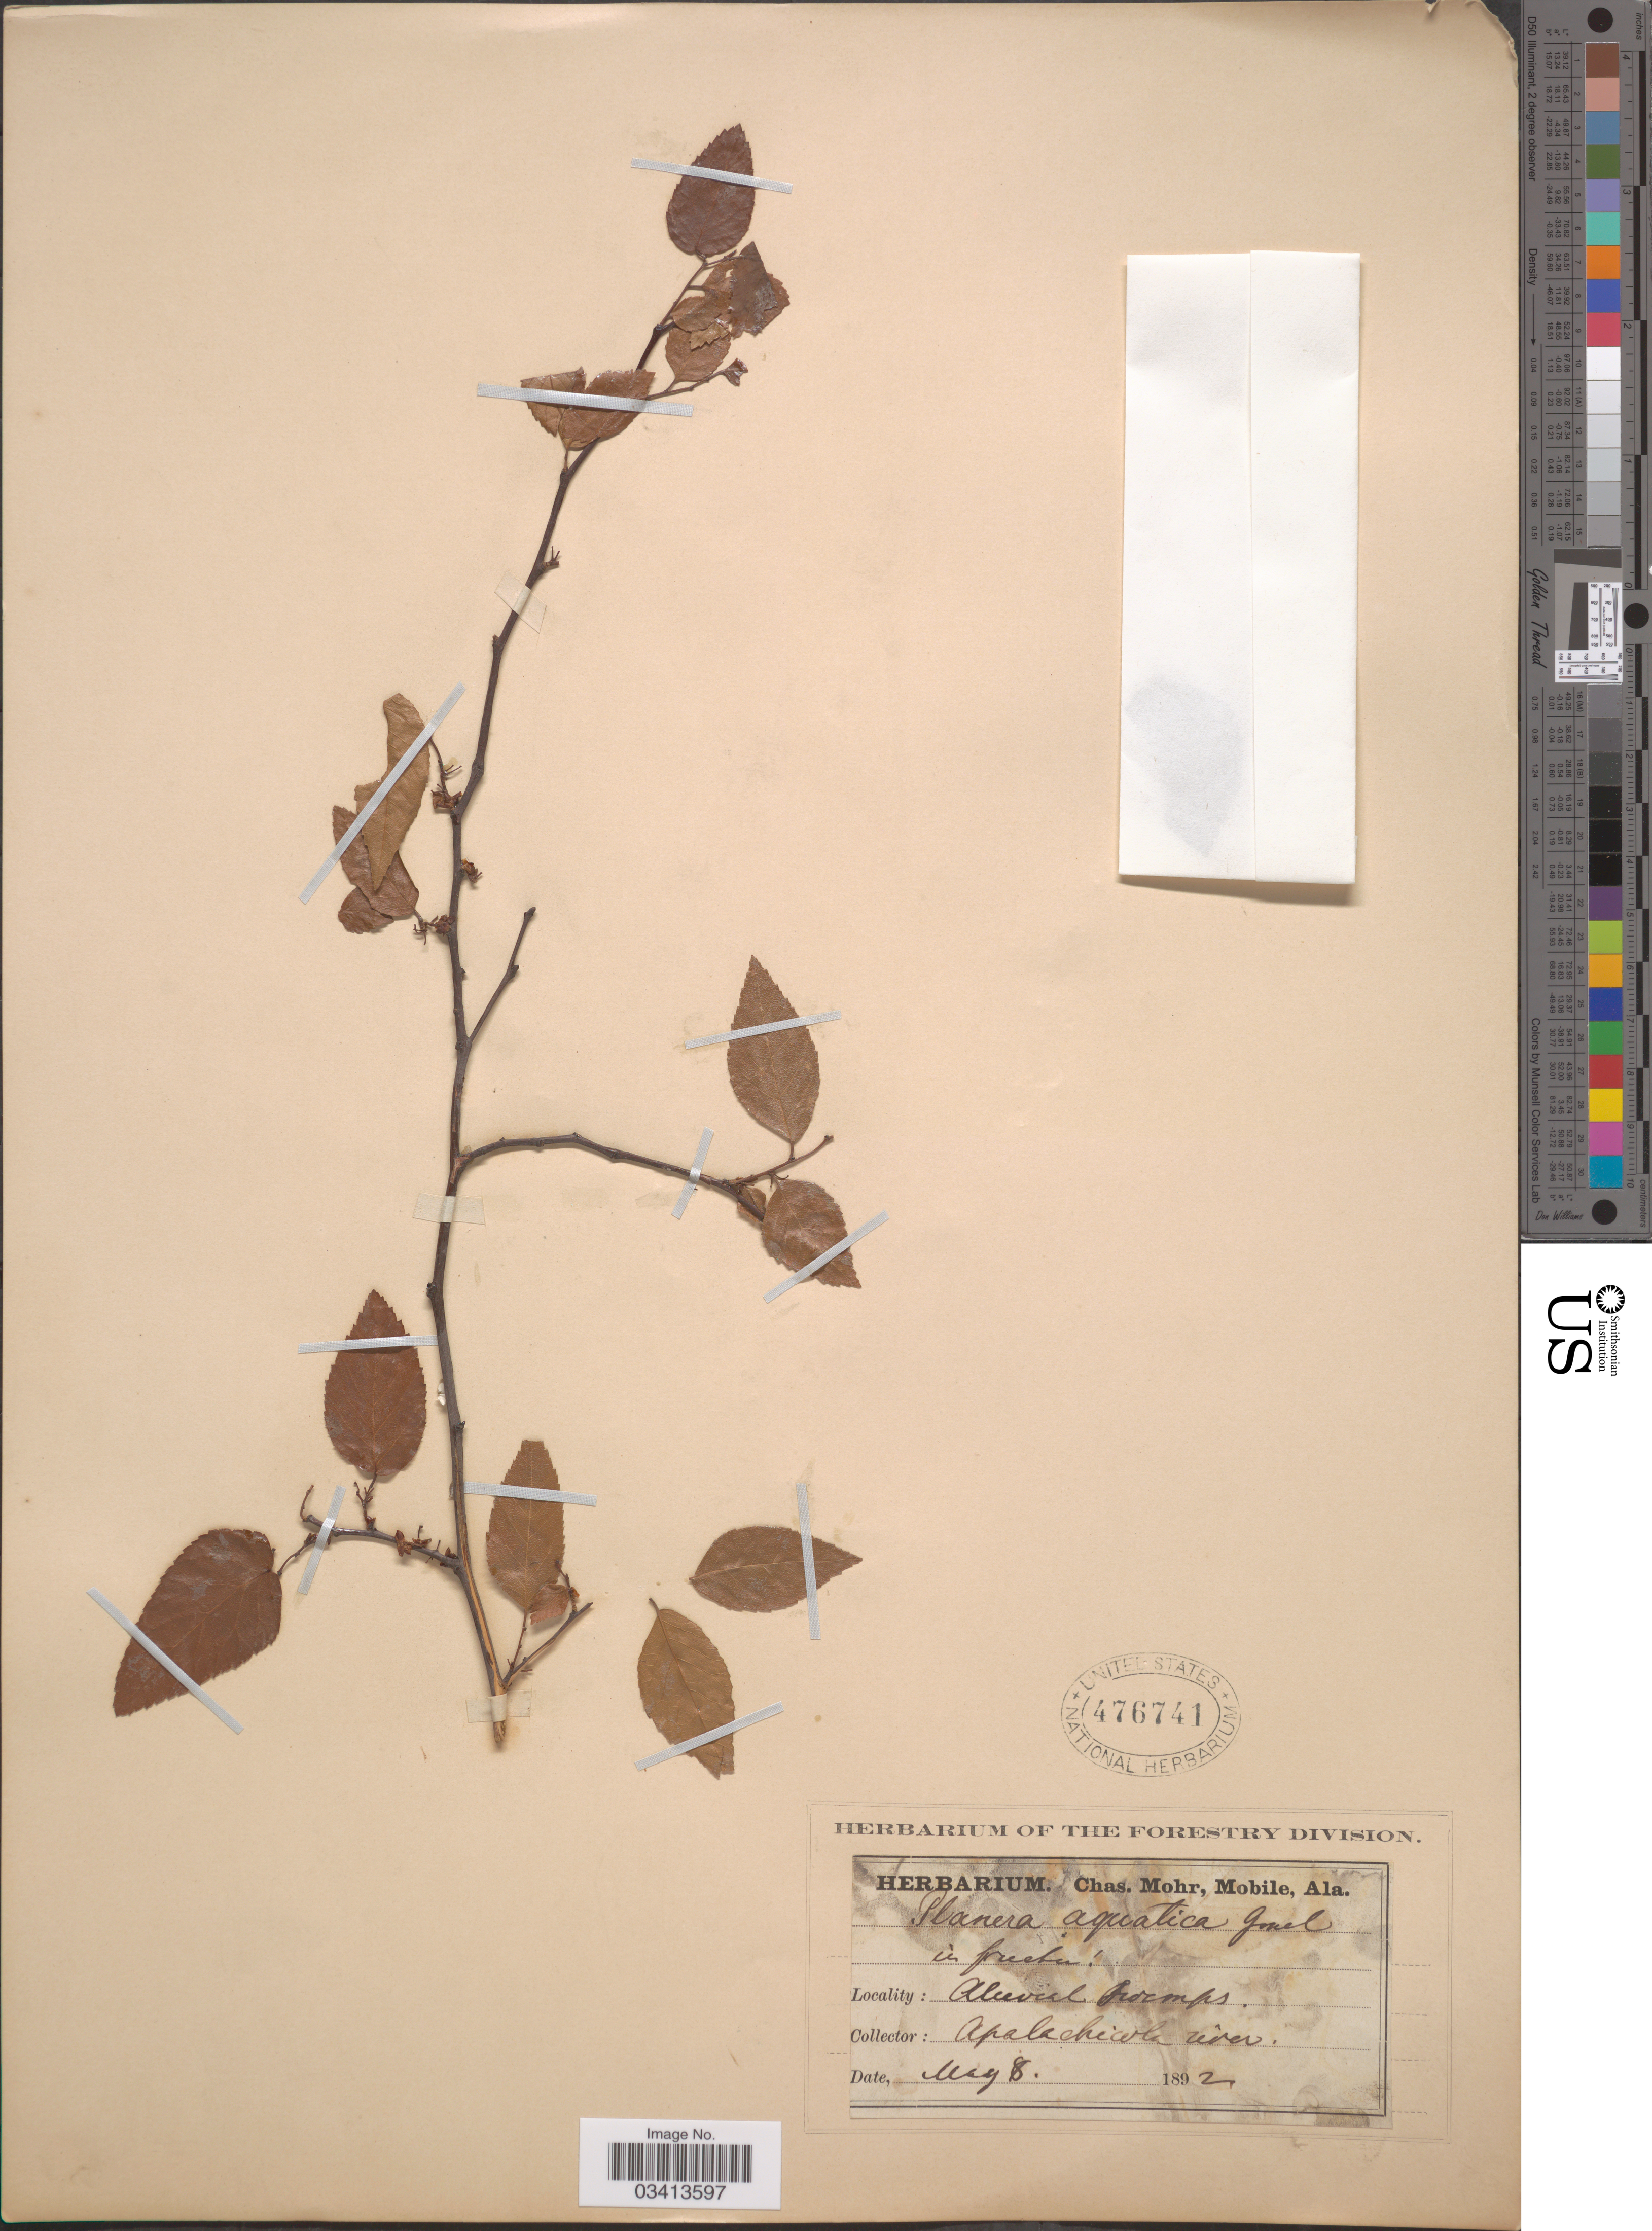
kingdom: Plantae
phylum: Tracheophyta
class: Magnoliopsida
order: Rosales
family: Ulmaceae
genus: Planera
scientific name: Planera aquatica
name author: J.F. Gmel.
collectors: C. Mohr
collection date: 1892-05-08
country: United States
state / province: Florida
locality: Apalachicola river.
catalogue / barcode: US 476741